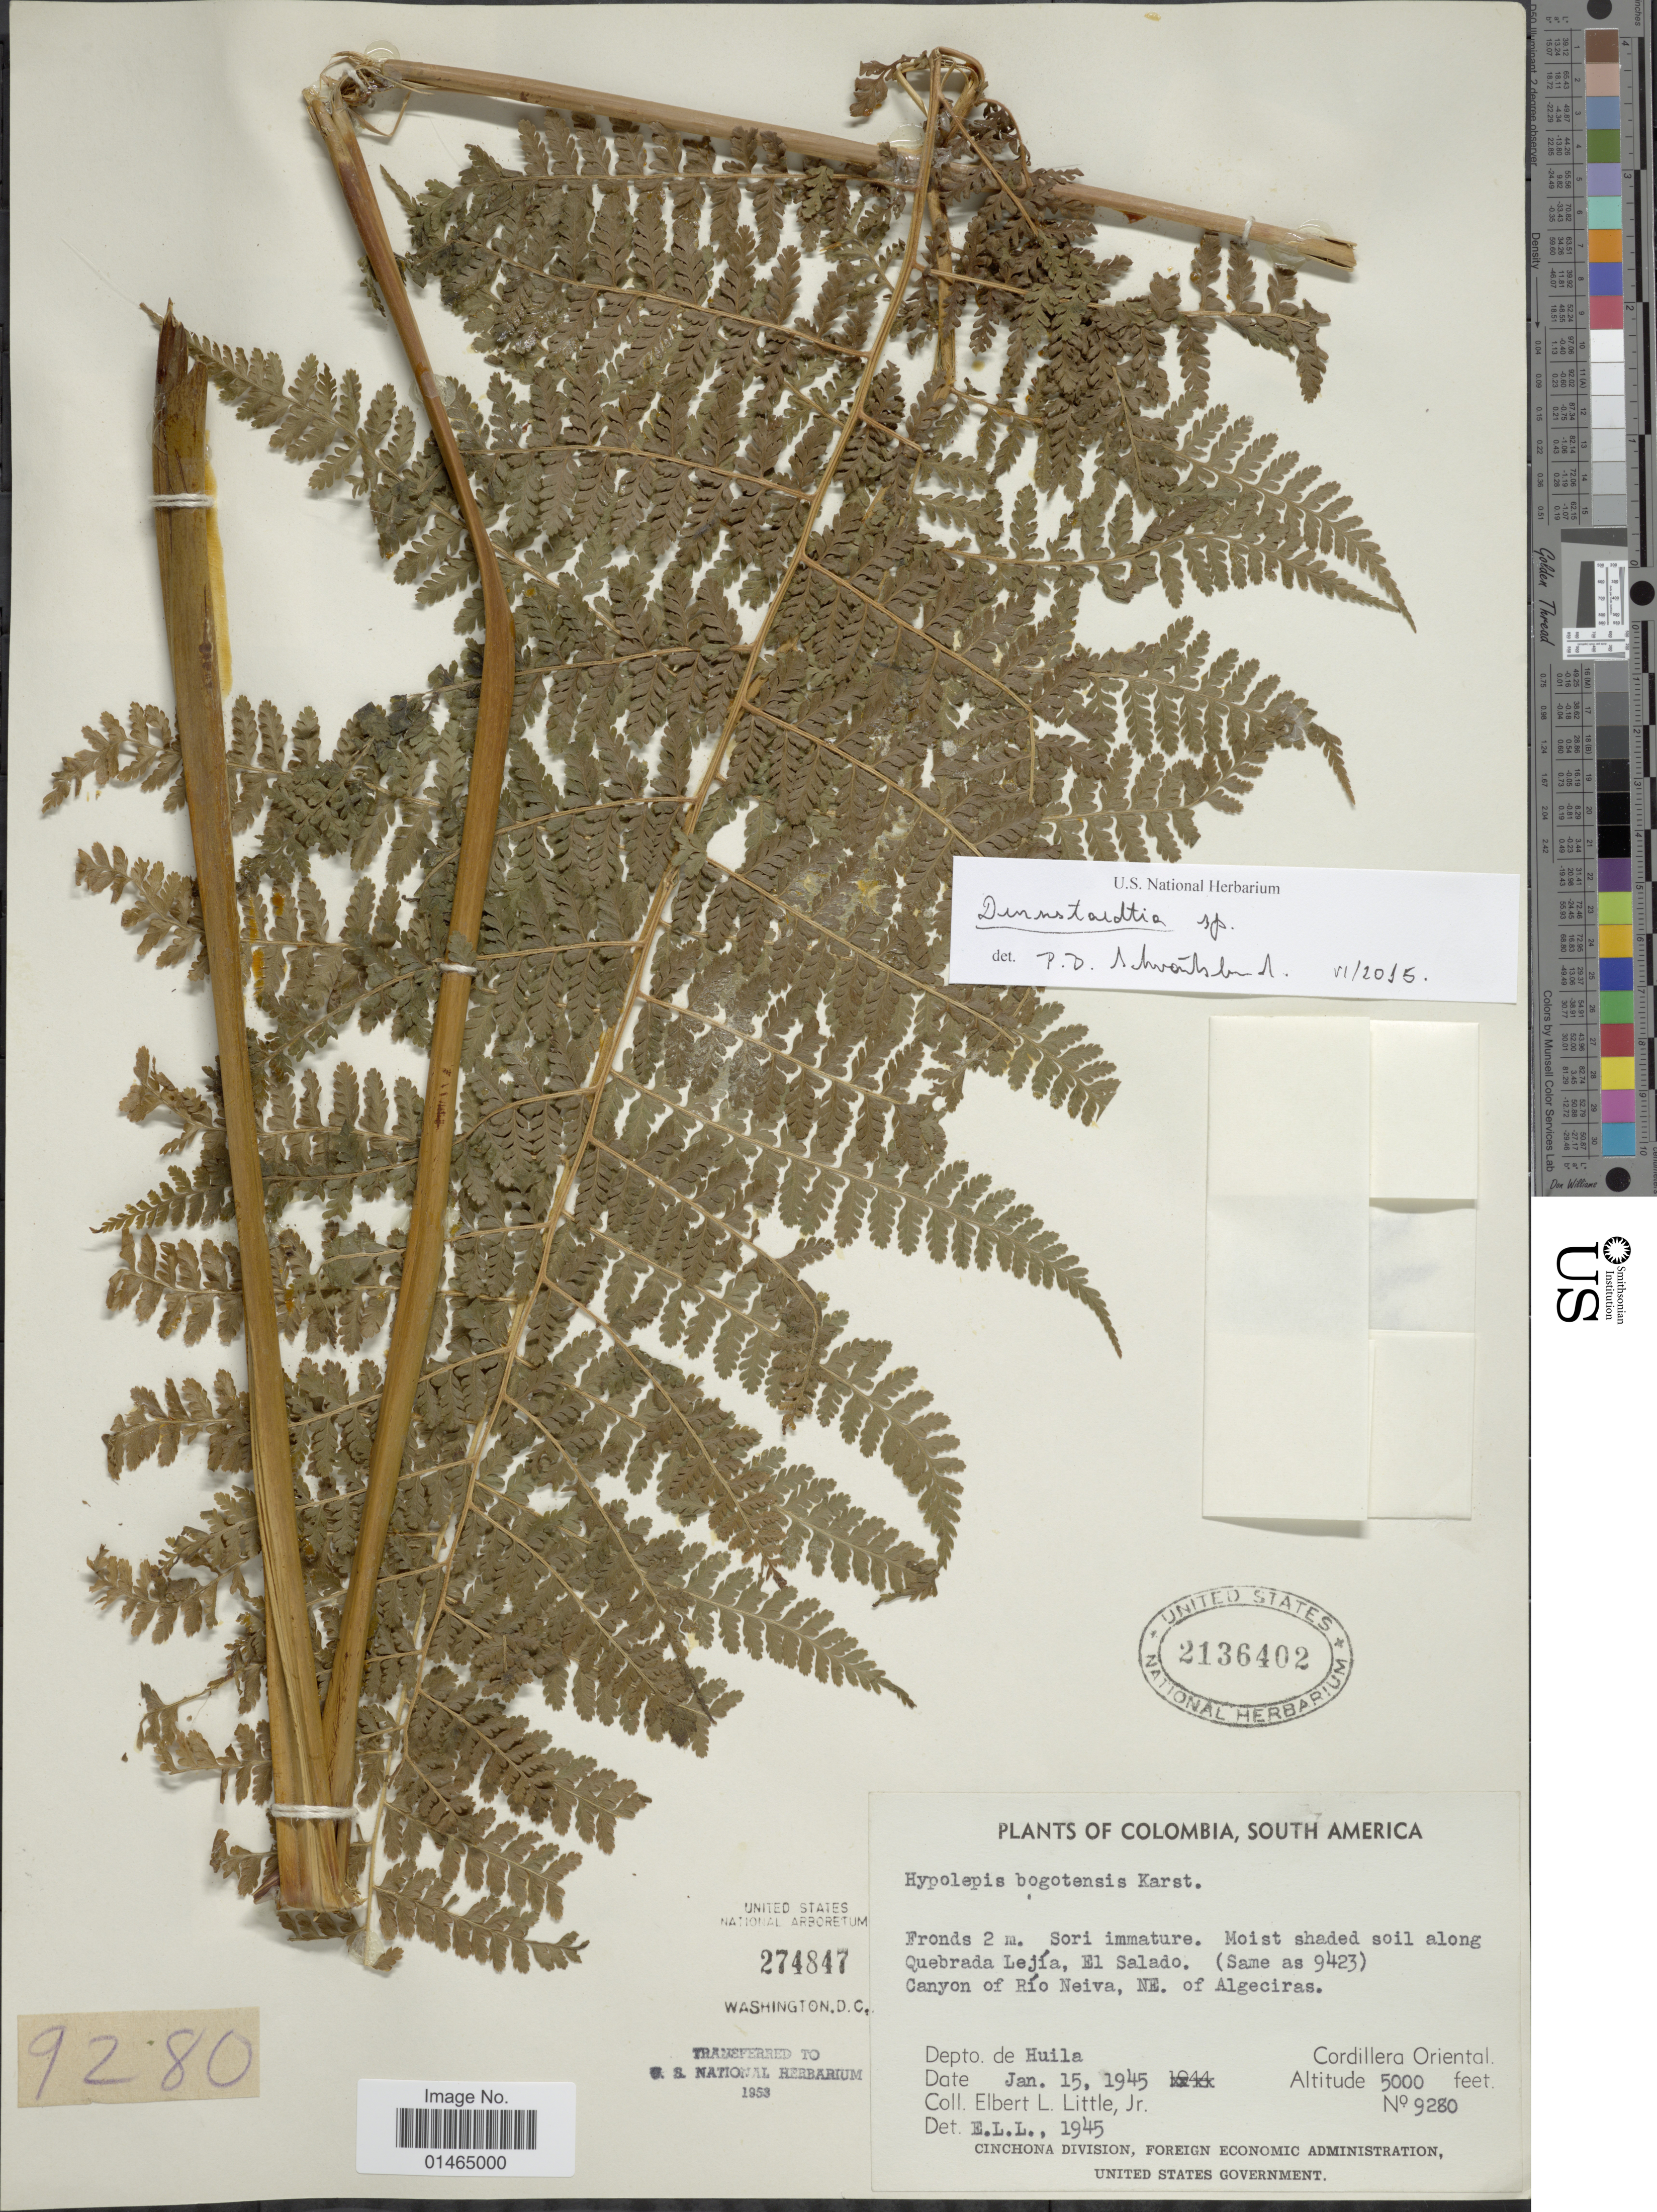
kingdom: Plantae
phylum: Tracheophyta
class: Polypodiopsida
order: Polypodiales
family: Dennstaedtiaceae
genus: Dennstaedtia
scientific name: Dennstaedtia sp.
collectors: E. L. Little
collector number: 9280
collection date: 1945-01-15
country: Colombia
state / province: Huila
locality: Moist shaded soil along Quebrada Lejía, El Salado. Canyon of Río Neiva, NE. of Algeciras. Cordillera Oriental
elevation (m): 1524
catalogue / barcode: US 2136402